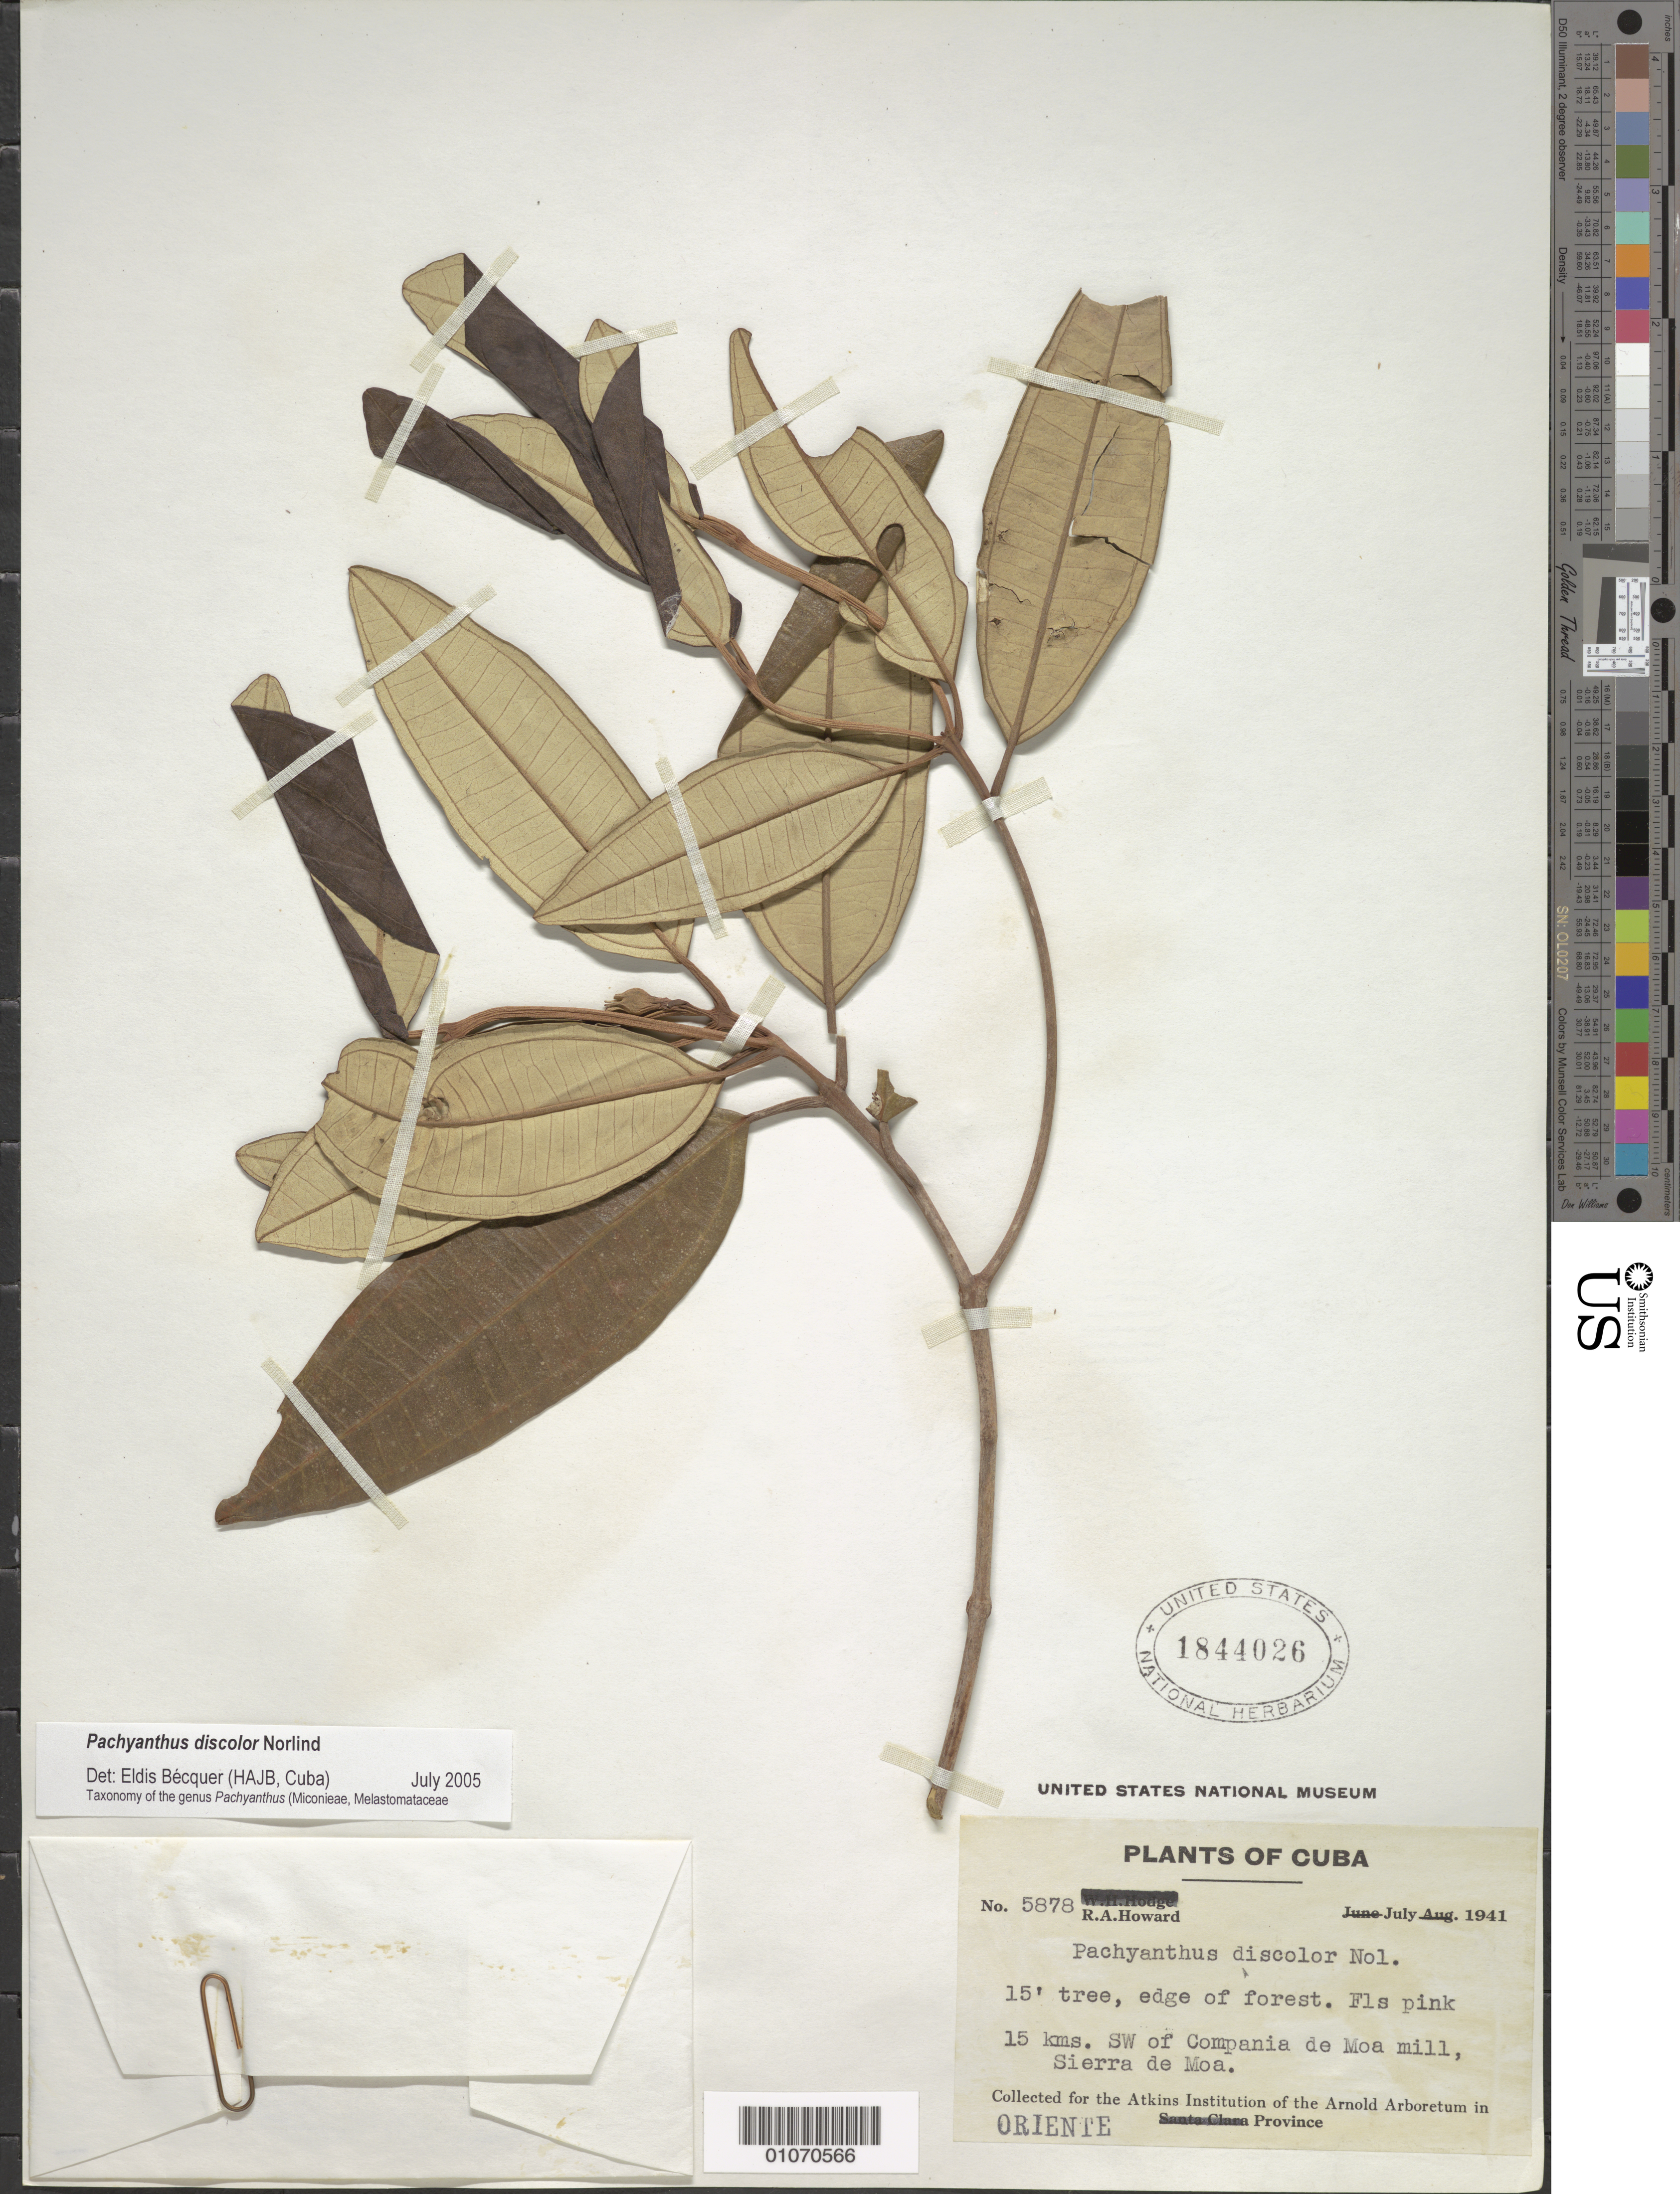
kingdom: Plantae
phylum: Tracheophyta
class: Magnoliopsida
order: Myrtales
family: Melastomataceae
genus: Pachyanthus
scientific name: Pachyanthus discolor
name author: Norlind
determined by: Bécquer Granados, E. R., (HAJB)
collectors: R. A. Howard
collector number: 5878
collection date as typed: Jul 1941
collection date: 1941-07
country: Cuba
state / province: Holguín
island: Cuba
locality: Sierra de Moa, 15 km SW of Compania de Moa mill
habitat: Edge of forest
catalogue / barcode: US 1844026